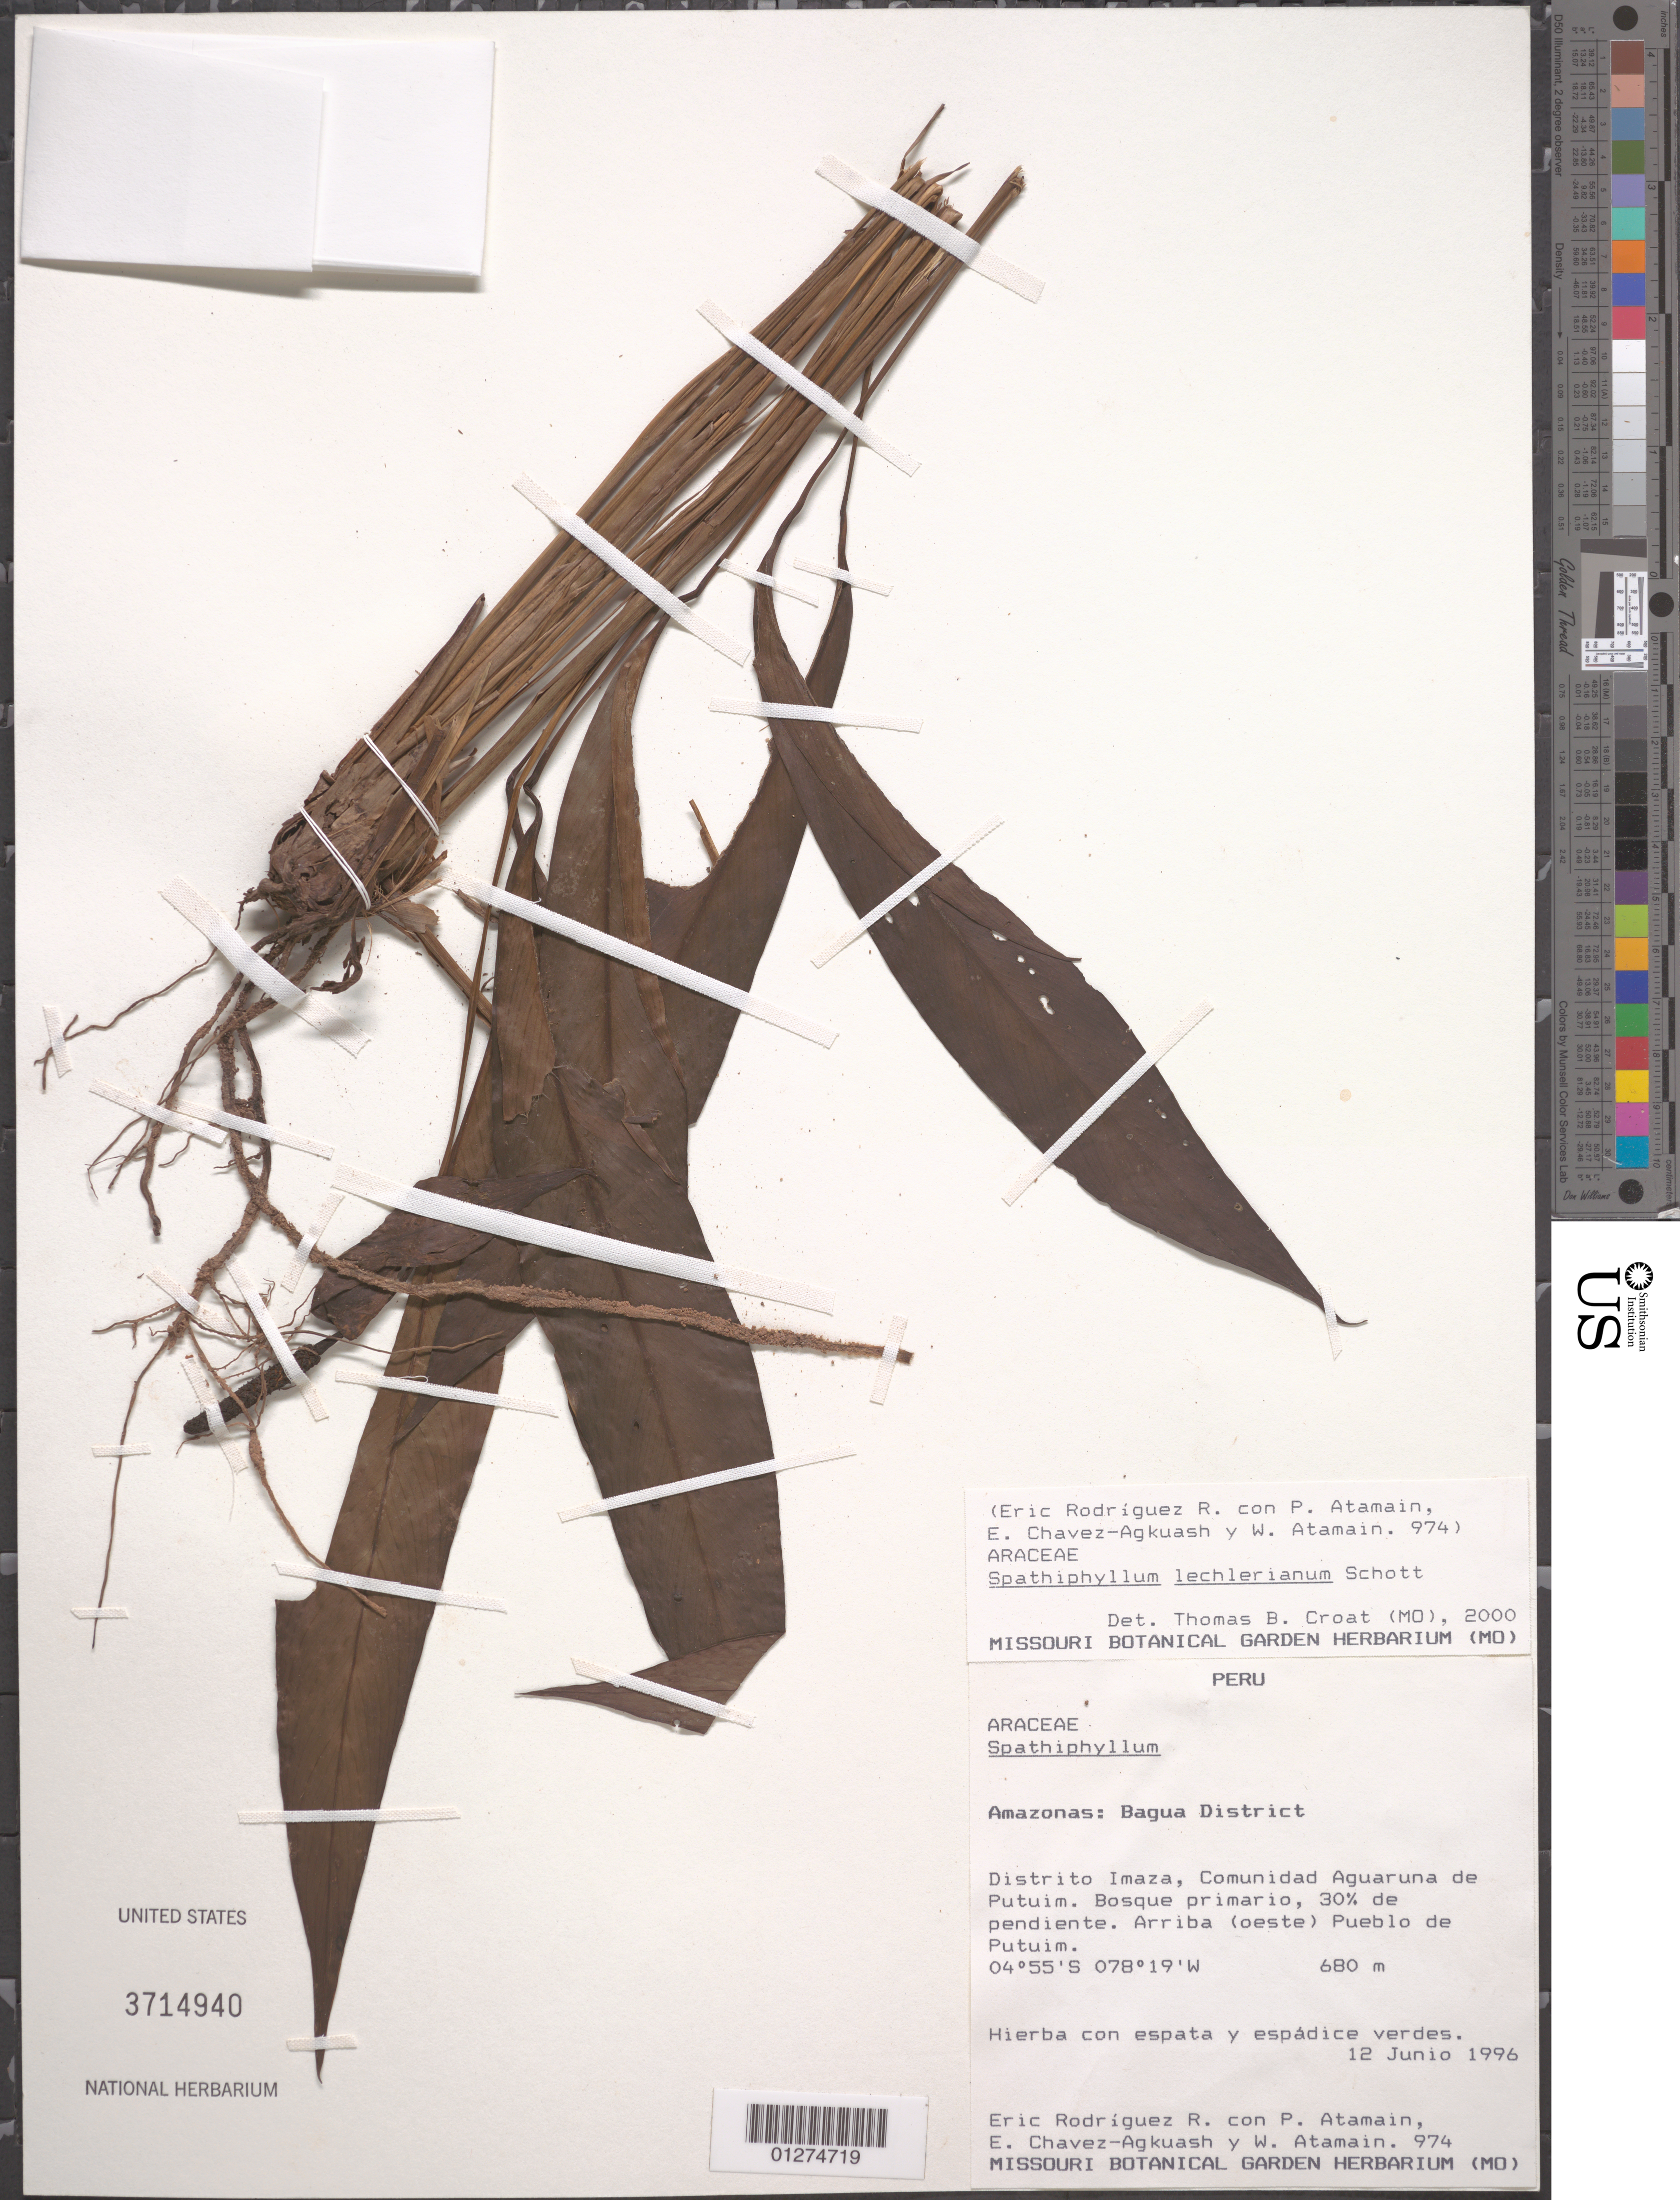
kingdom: Plantae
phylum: Tracheophyta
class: Liliopsida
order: Alismatales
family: Araceae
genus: Spathiphyllum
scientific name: Spathiphyllum lechlerianum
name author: Schott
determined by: Croat, Thomas B., Missouri Botanical Garden (MO)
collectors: E. Rodriguez, P. Atamain, E. Chavez-Agkuash & W. Atamain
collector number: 974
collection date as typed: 12 Jun 1996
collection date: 1996-06-12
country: Peru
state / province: Amazonas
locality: Bagua District, Distrito Imaza, comunidad Aguaruna de Putuim, arriba (oeste) Pueblo de Putuim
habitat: bosque primario 30% de pendiente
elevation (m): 680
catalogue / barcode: US 3714940